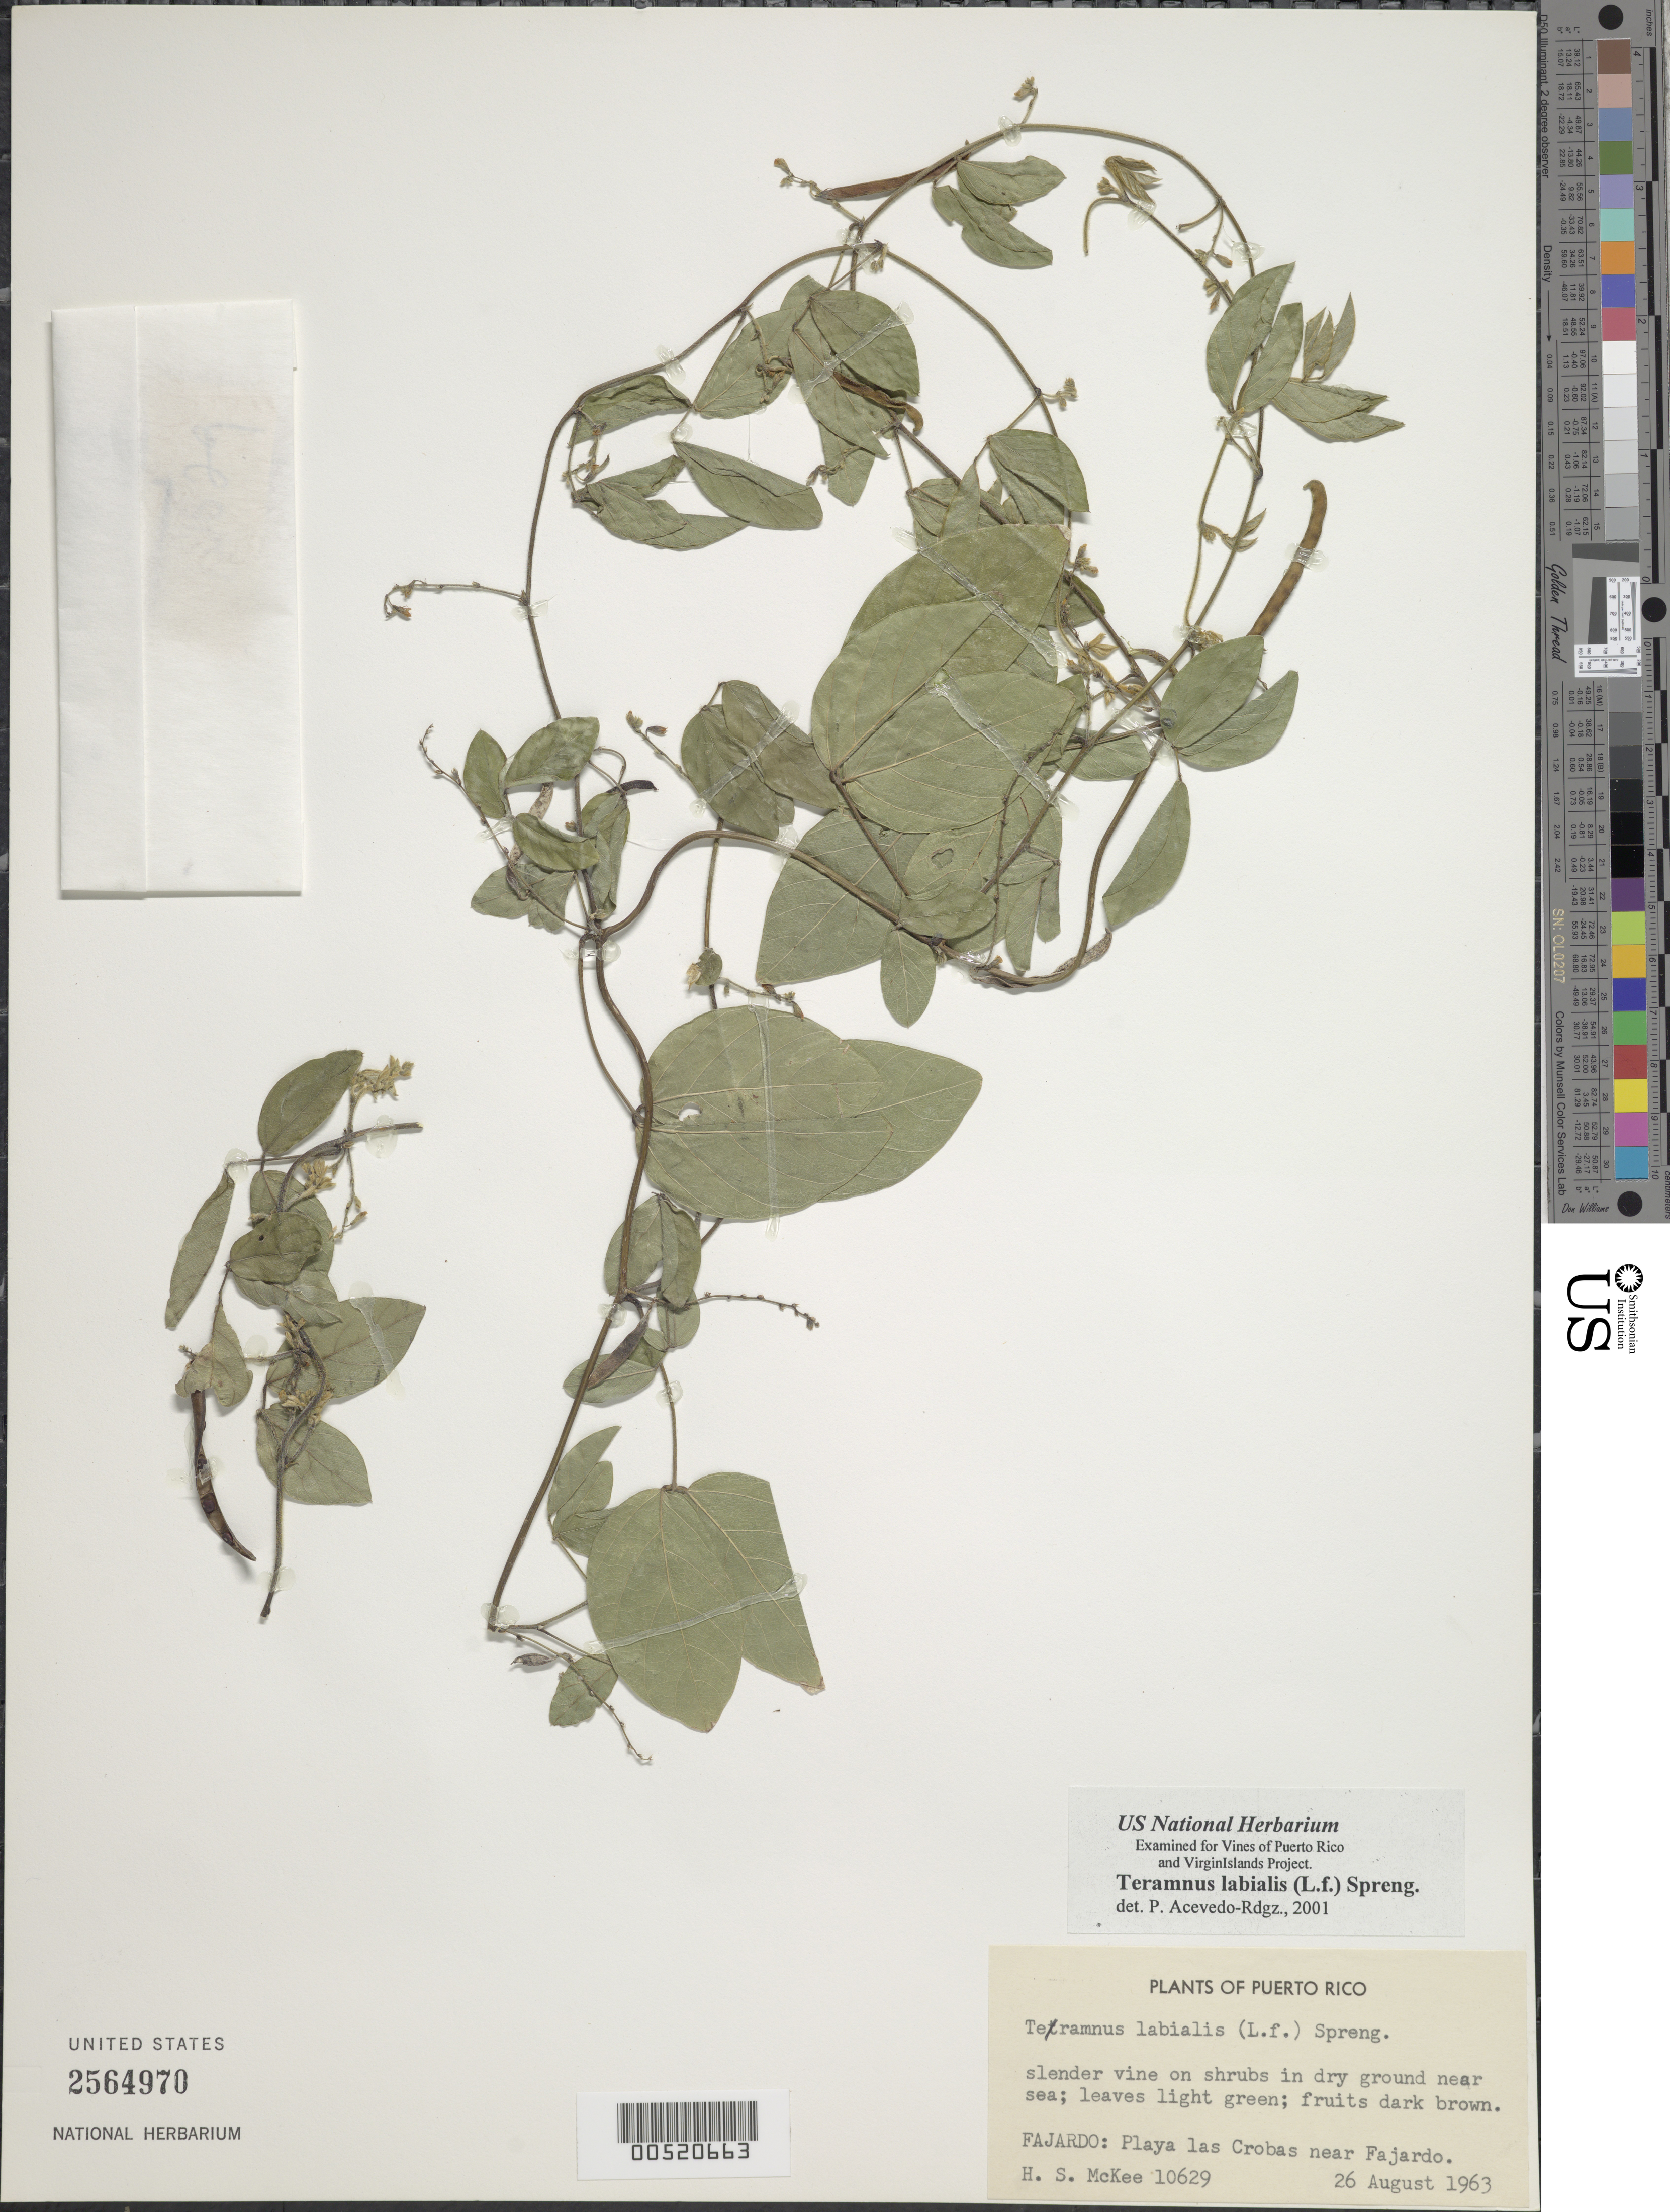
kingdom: Plantae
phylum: Tracheophyta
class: Magnoliopsida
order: Fabales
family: Fabaceae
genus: Teramnus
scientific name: Teramnus labialis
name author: (L. f.) Spreng.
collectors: H. S. MacKee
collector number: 10629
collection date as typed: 26 Aug 1963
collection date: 1963-08-26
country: Puerto Rico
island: Greater Antilles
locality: Fajardo, playa las Crobas near Fajardo. In dry ground near sea.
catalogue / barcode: US 2564970